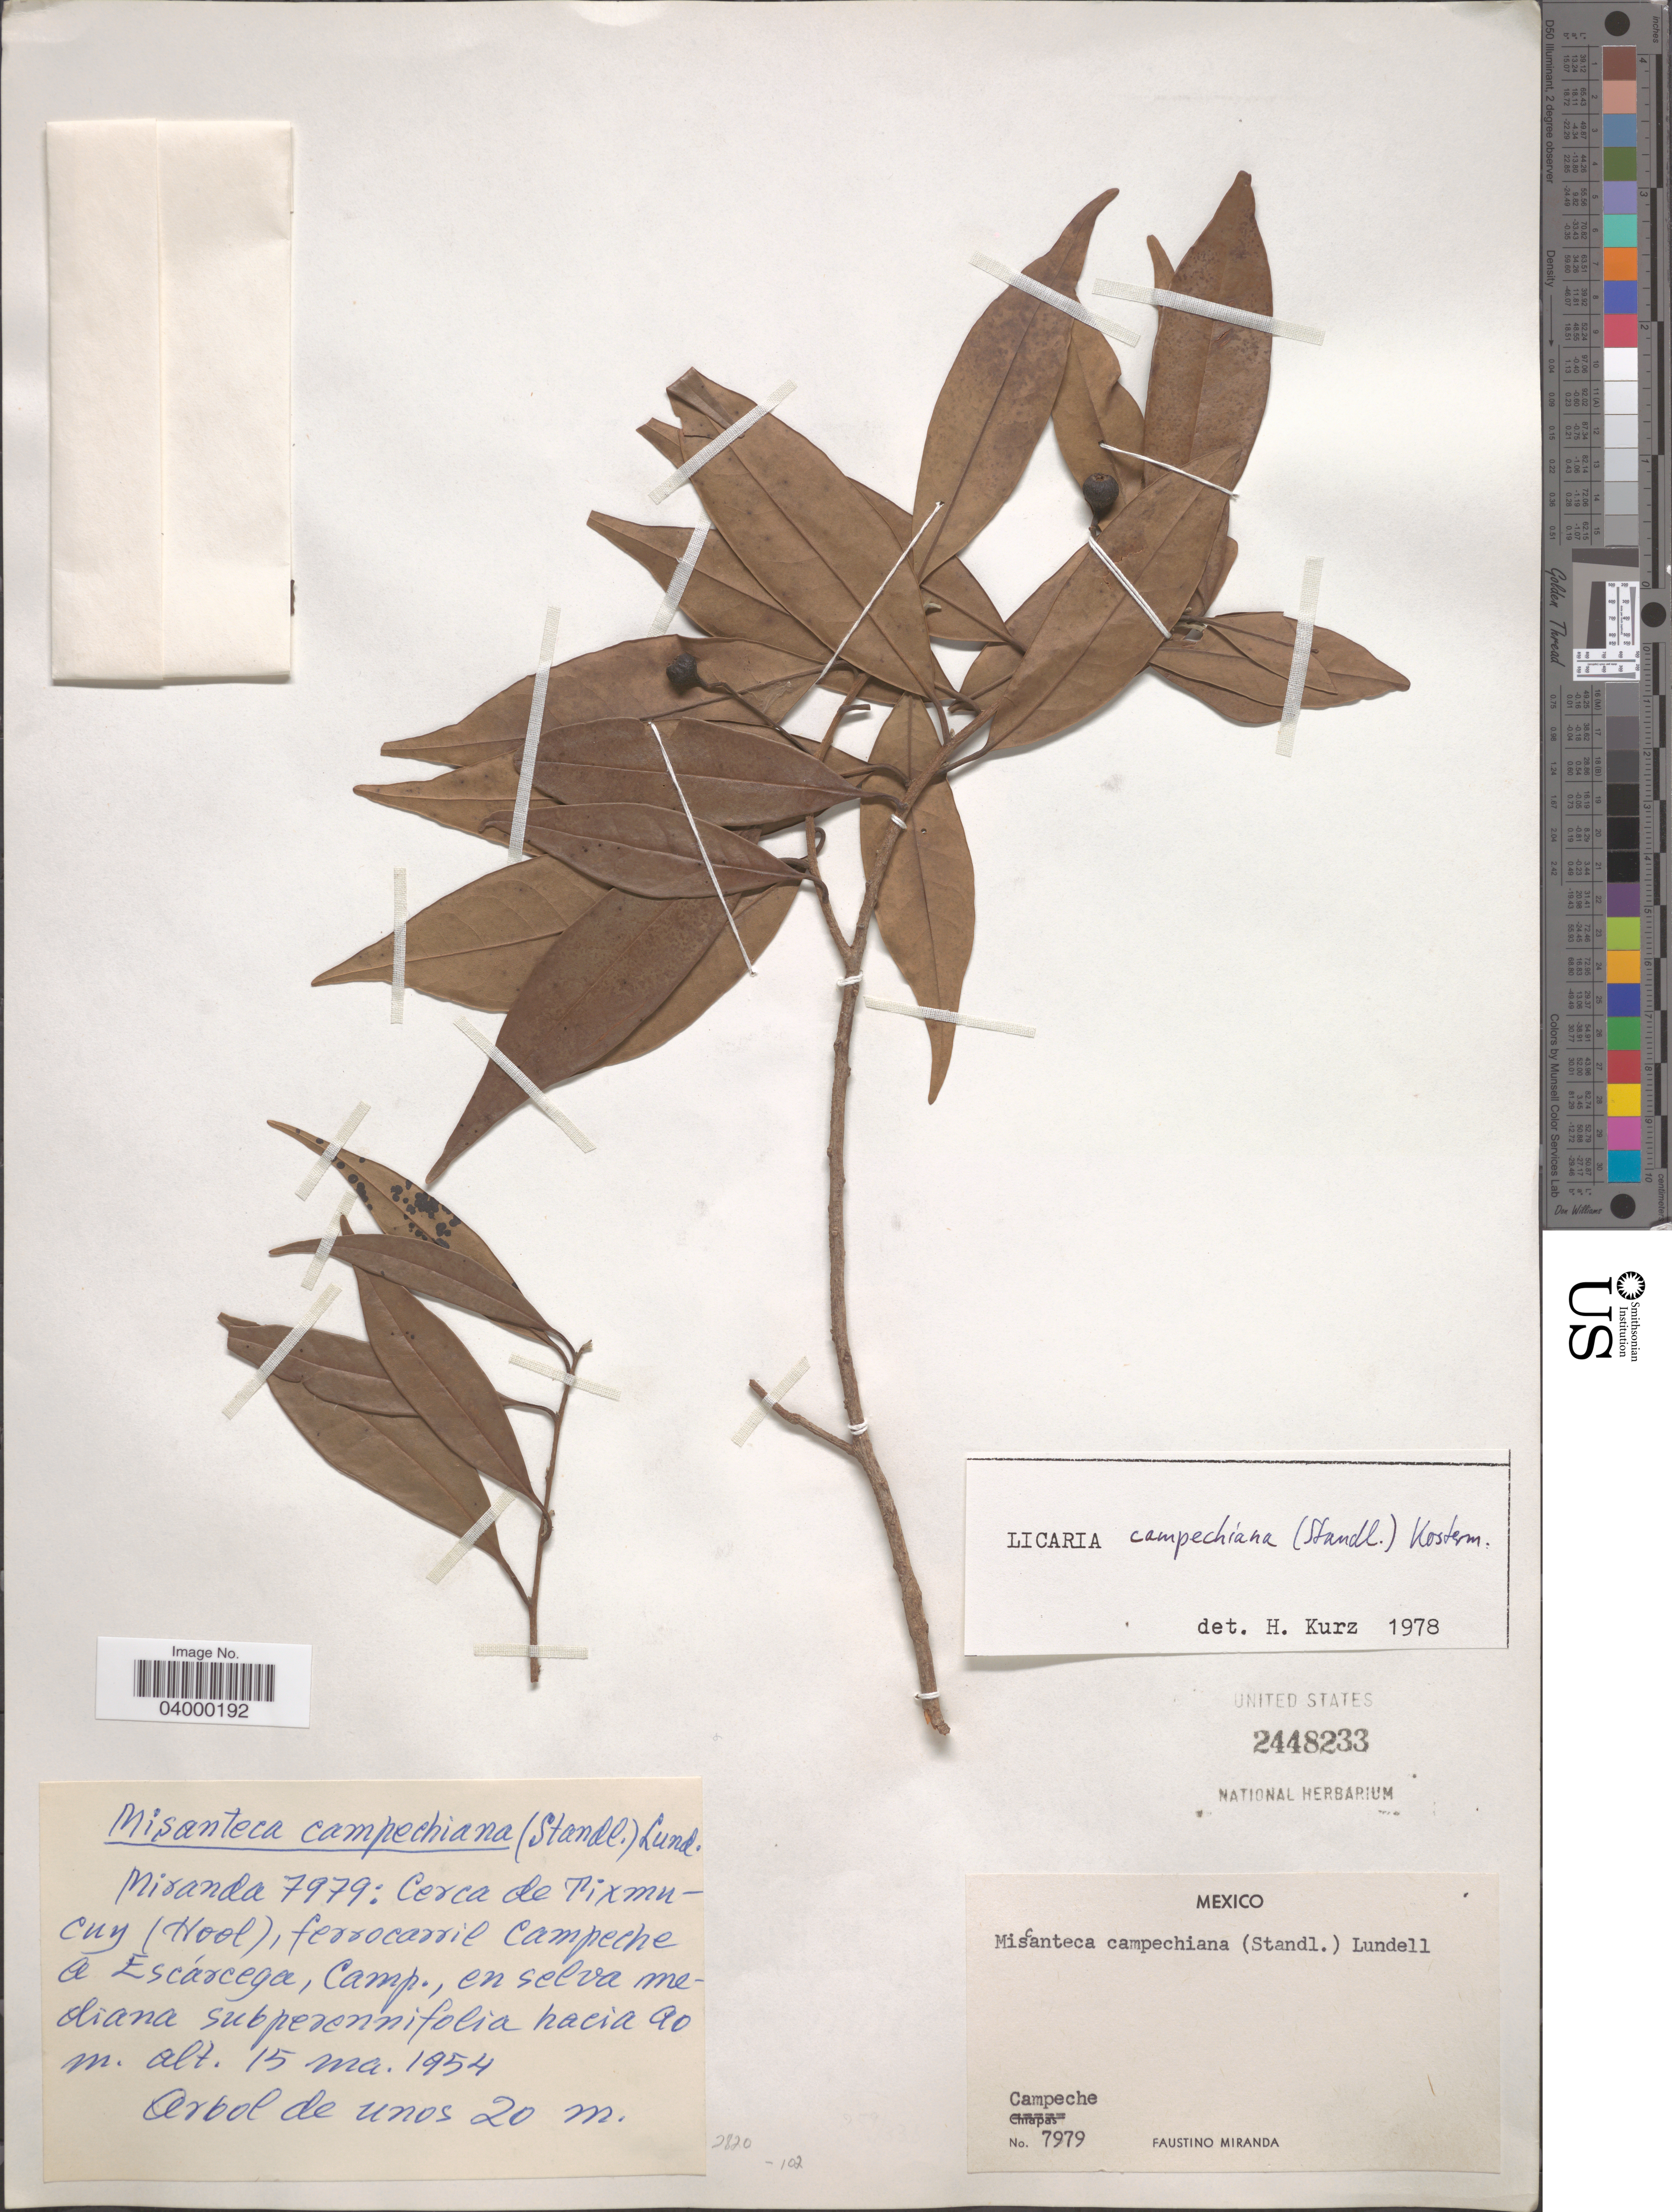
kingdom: Plantae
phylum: Tracheophyta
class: Magnoliopsida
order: Laurales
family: Lauraceae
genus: Licaria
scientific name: Licaria campechiana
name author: (Standl.) Kosterm.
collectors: F. Miranda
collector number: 7979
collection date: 1954-03-15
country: Mexico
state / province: Campeche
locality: Cerca de Tixmucuy (Hool), ferrocarril Campeche a Escárcega, Camp., en selva mediana.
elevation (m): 90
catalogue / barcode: US 2448233